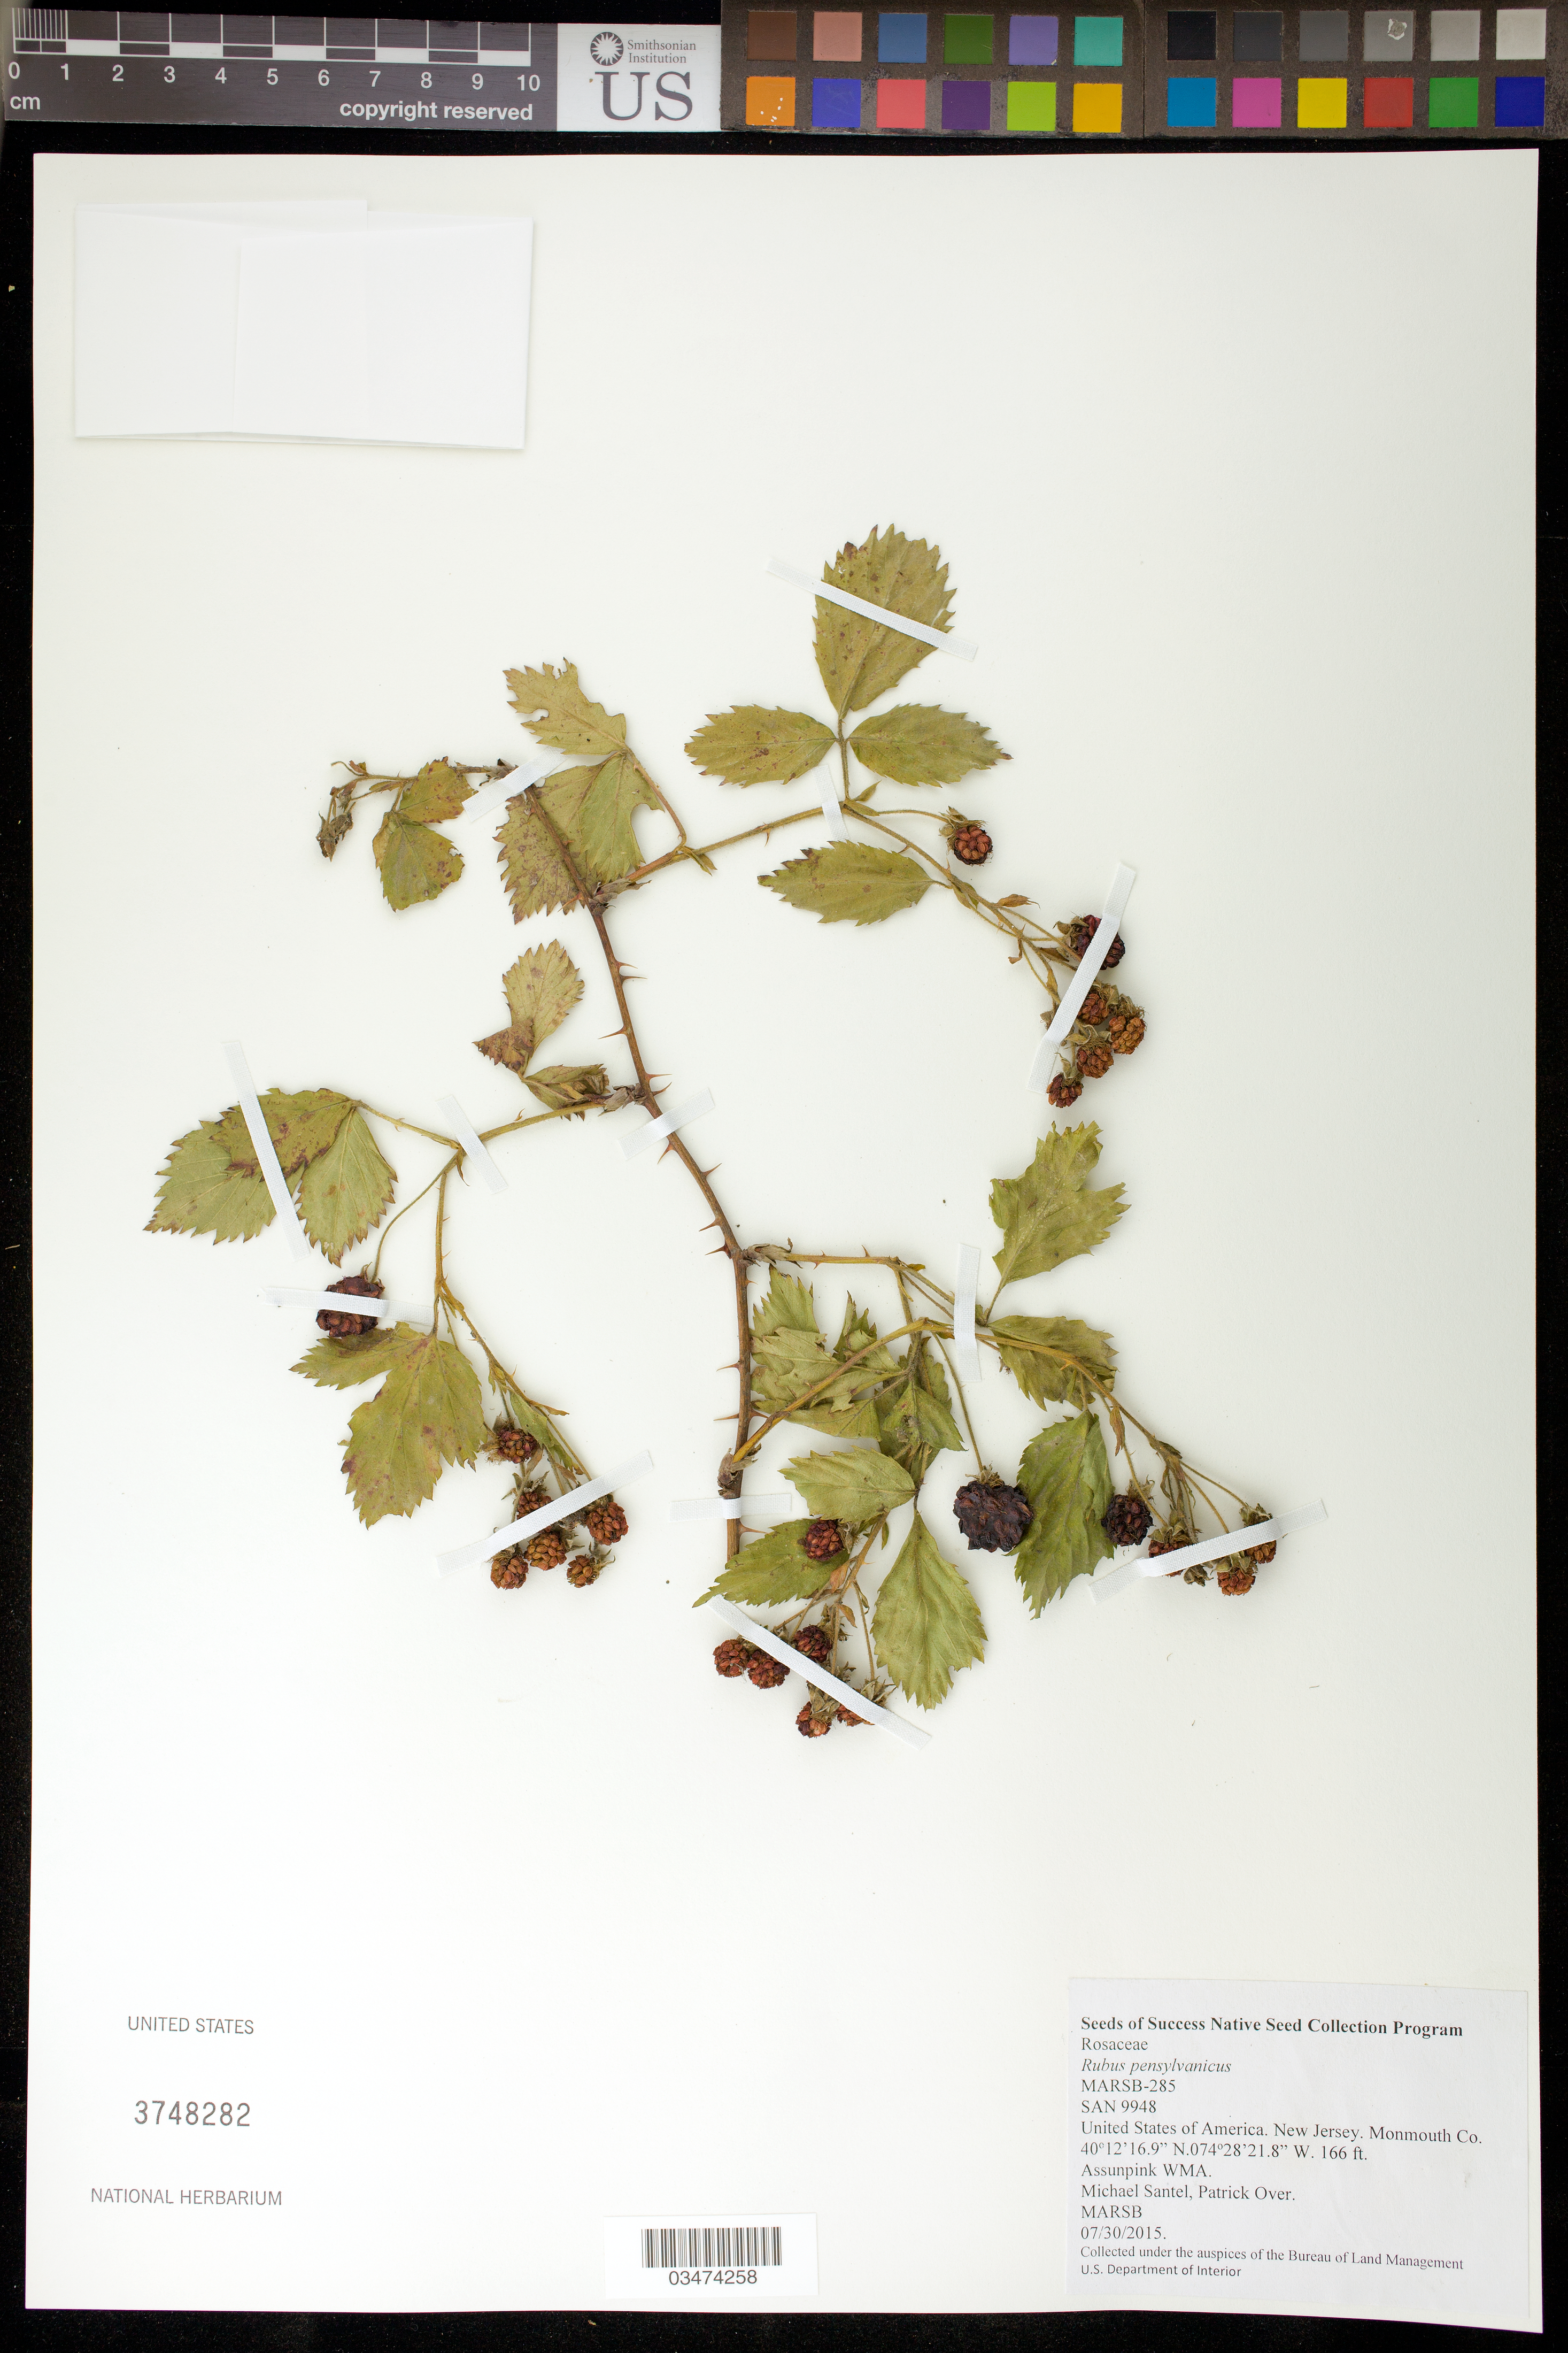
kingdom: Plantae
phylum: Tracheophyta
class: Magnoliopsida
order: Rosales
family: Rosaceae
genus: Rubus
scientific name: Rubus pensilvanicus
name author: Poir.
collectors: M. Santel & P. Over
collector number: MARSB-285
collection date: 2015-07-30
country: United States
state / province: New Jersey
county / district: Monmouth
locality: Assunpink Wildlife Management Area,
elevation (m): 51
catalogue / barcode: US 3748282